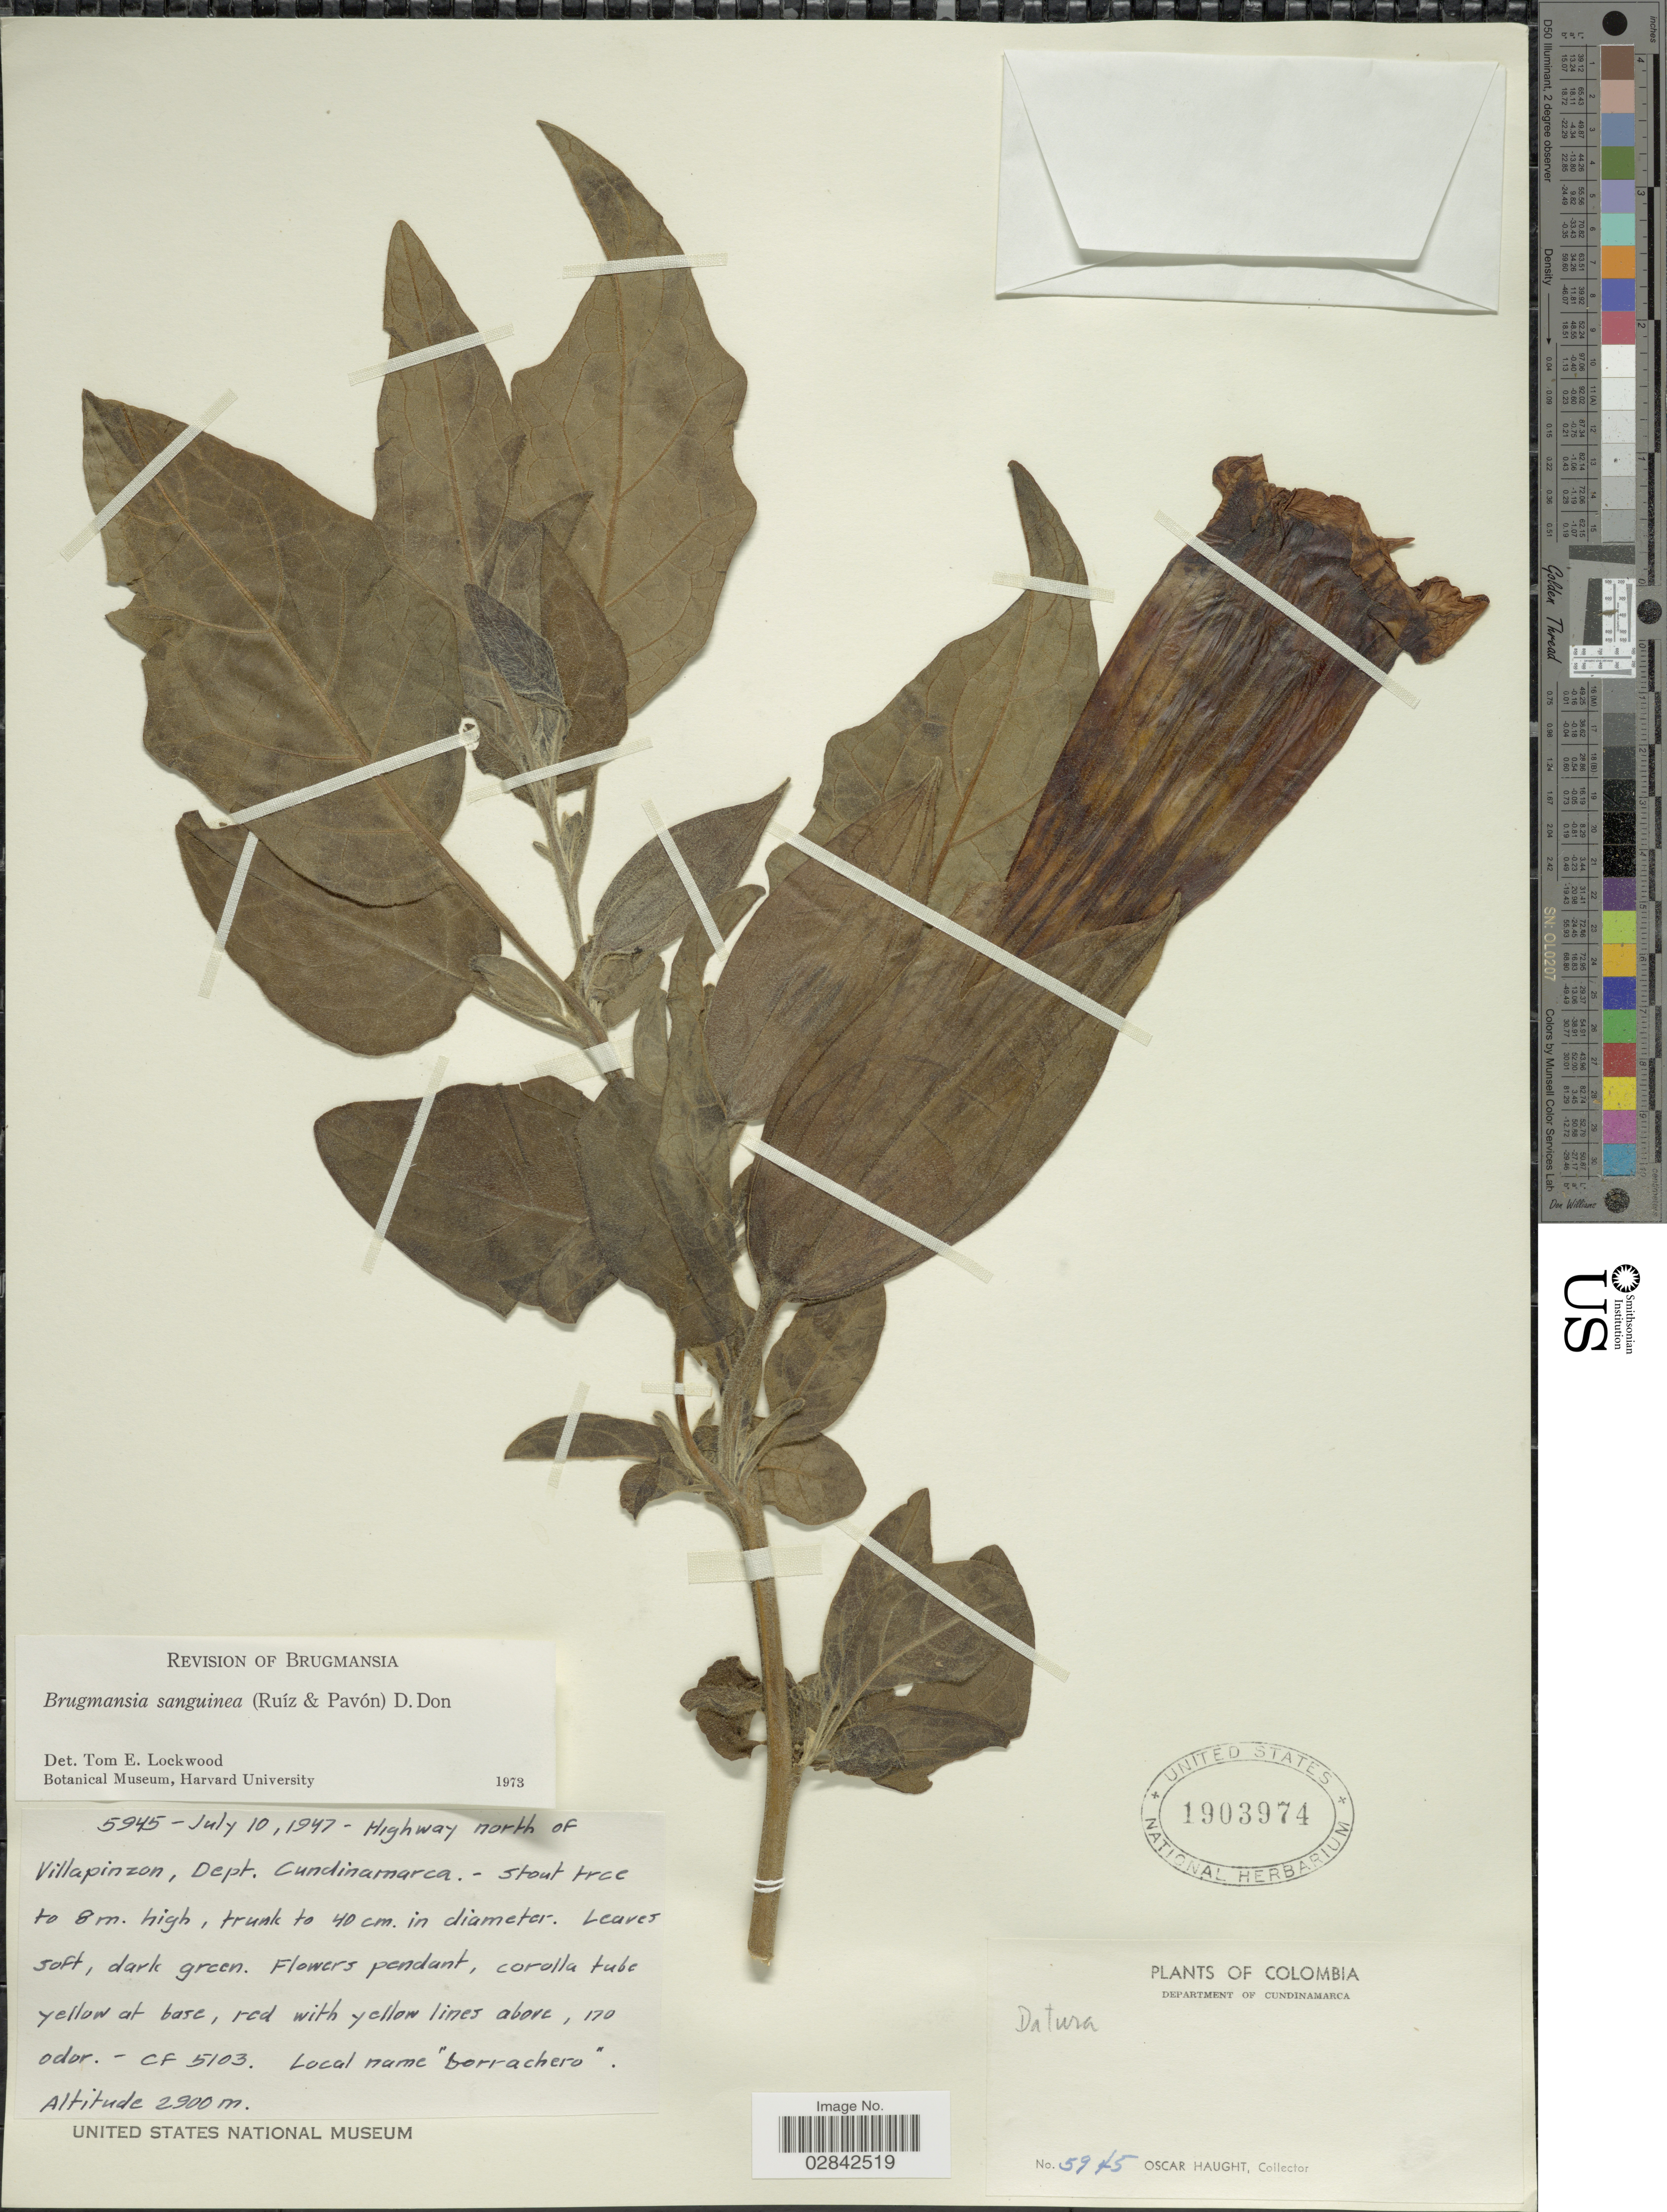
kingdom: Plantae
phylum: Tracheophyta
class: Magnoliopsida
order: Solanales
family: Solanaceae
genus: Brugmansia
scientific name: Brugmansia sanguinea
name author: (Ruiz & Pav.) D. Don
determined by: Lockwood, T. E.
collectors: O. Haught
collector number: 5945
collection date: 1947-07-10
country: Colombia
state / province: Cundinamarca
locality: Department of Cundinamarca. Highway north of Villapinzon.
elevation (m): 2900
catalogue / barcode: US 1903974